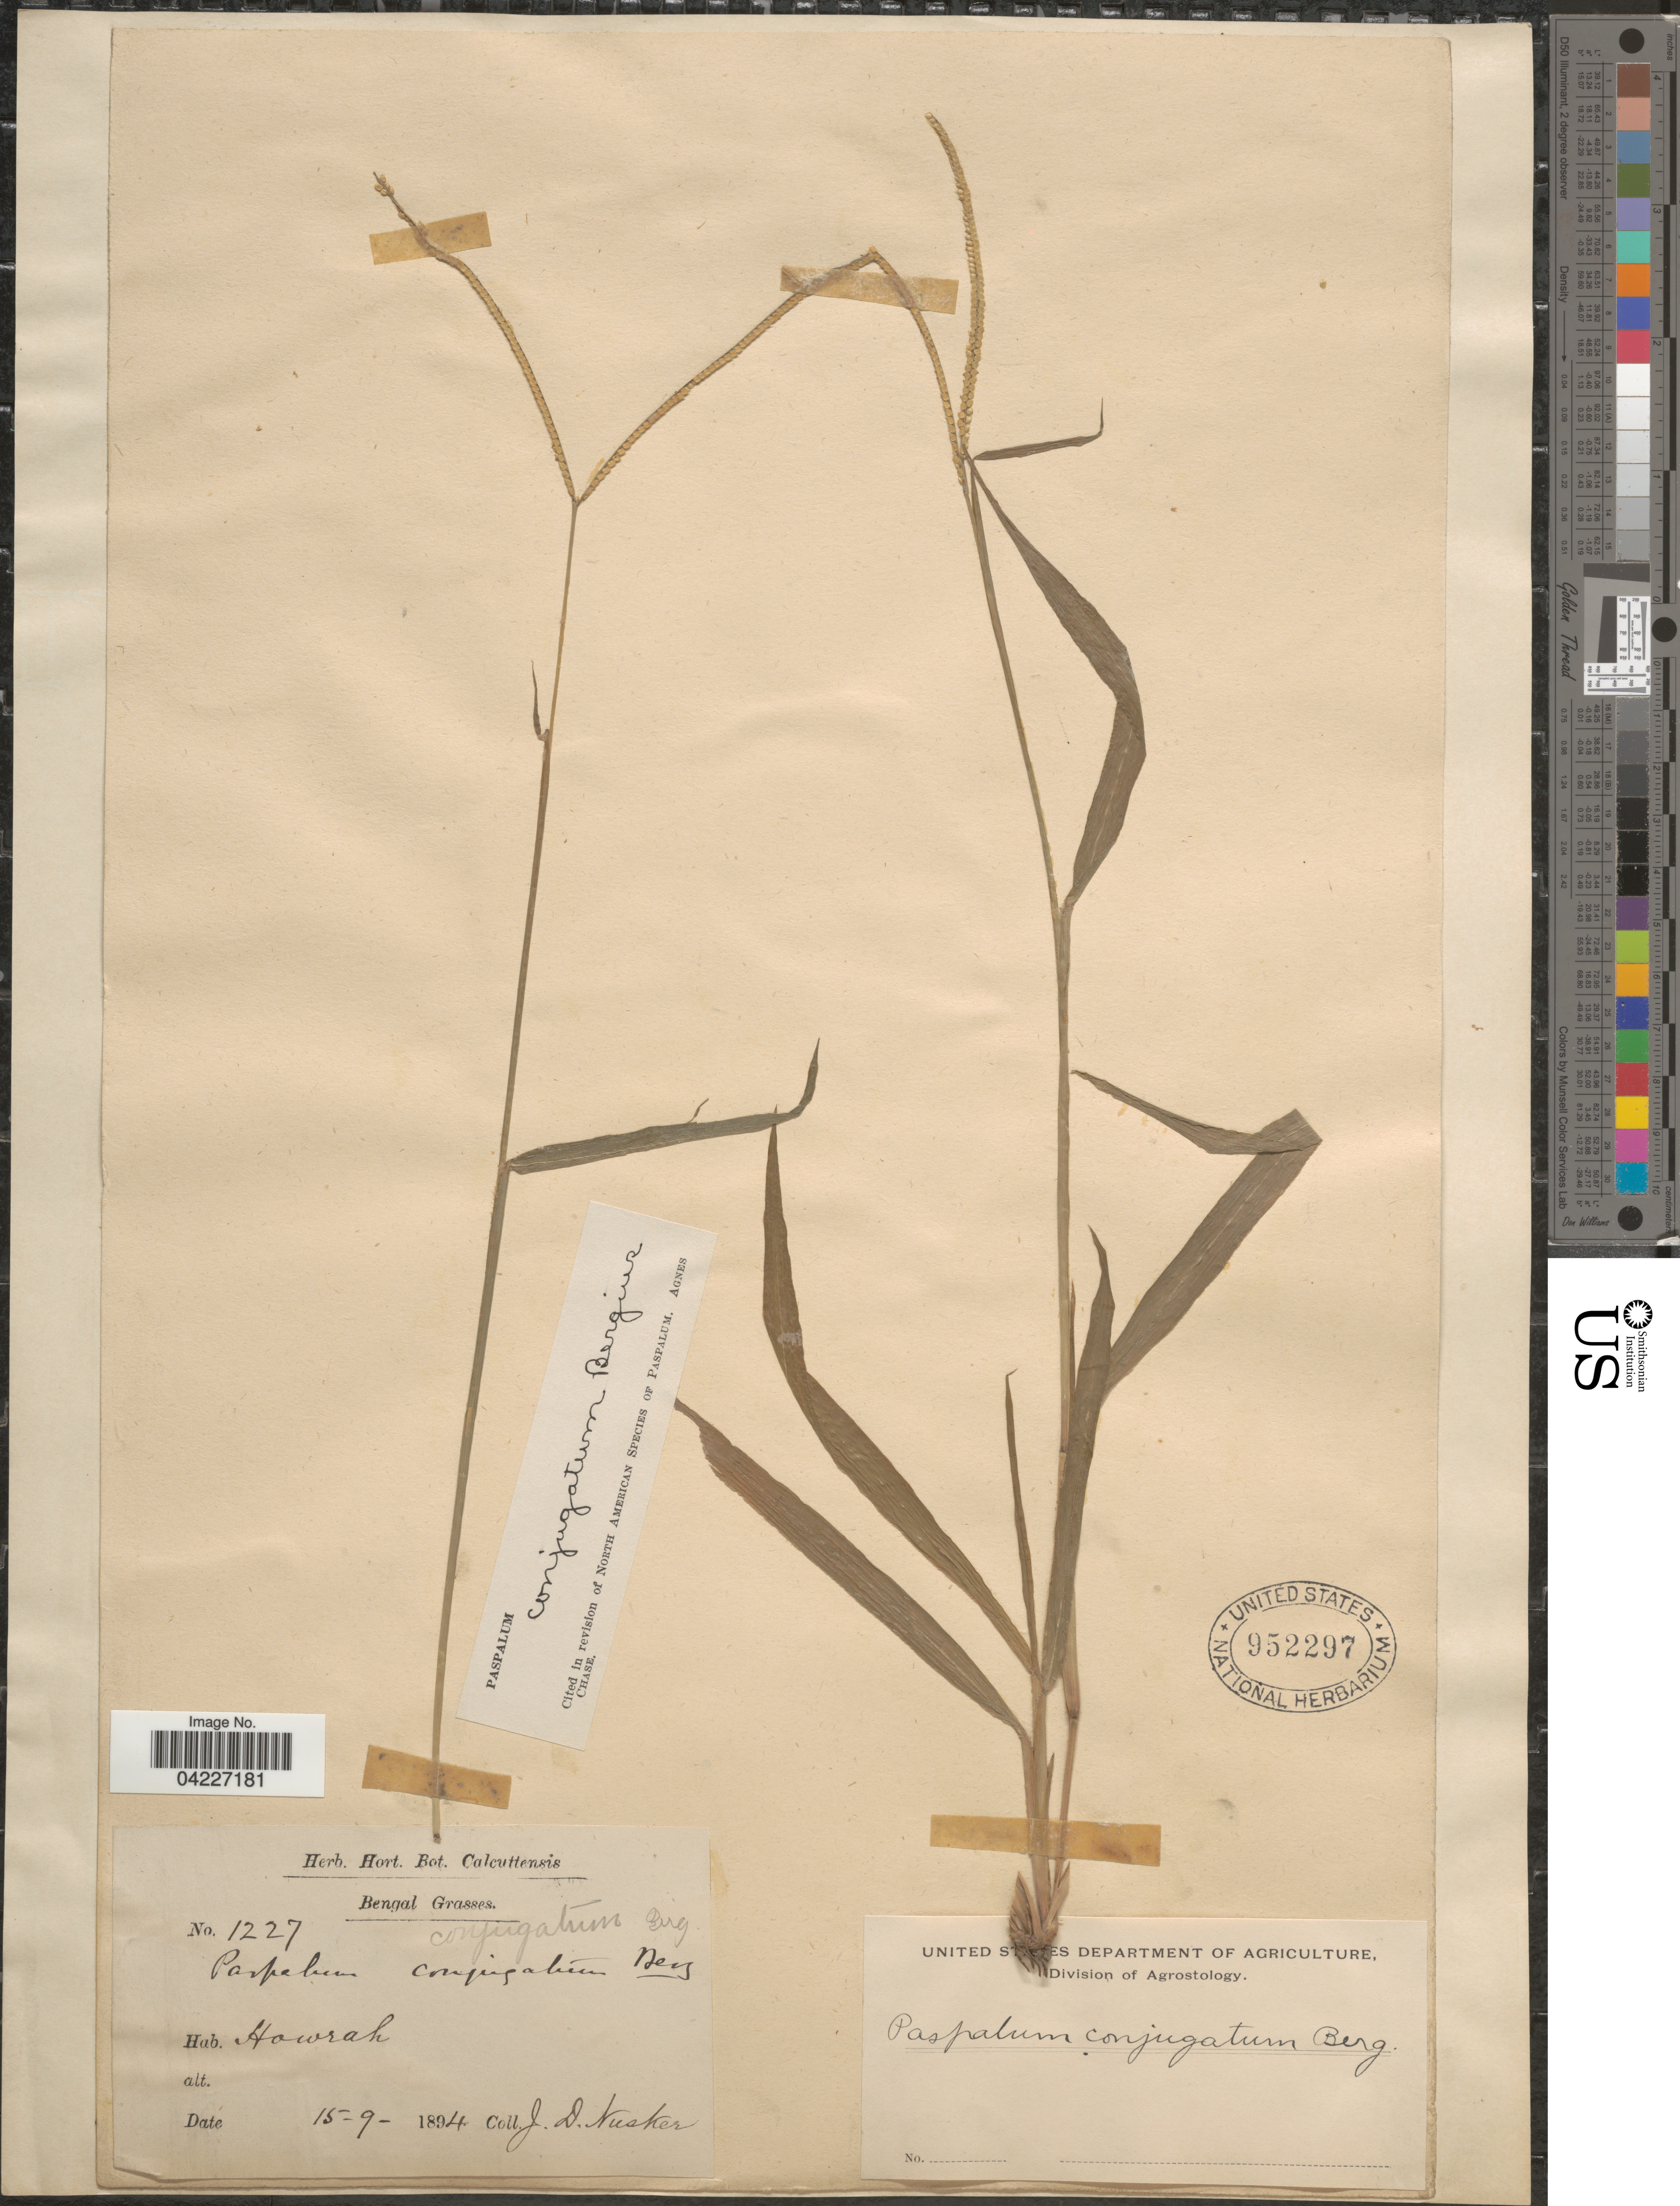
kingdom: Plantae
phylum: Tracheophyta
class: Liliopsida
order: Poales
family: Poaceae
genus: Paspalum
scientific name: Paspalum conjugatum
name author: P.J. Bergius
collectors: J. Nusker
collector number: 1227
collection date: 1894-09-15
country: India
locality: Bengal. Howrah.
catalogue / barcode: US 952297